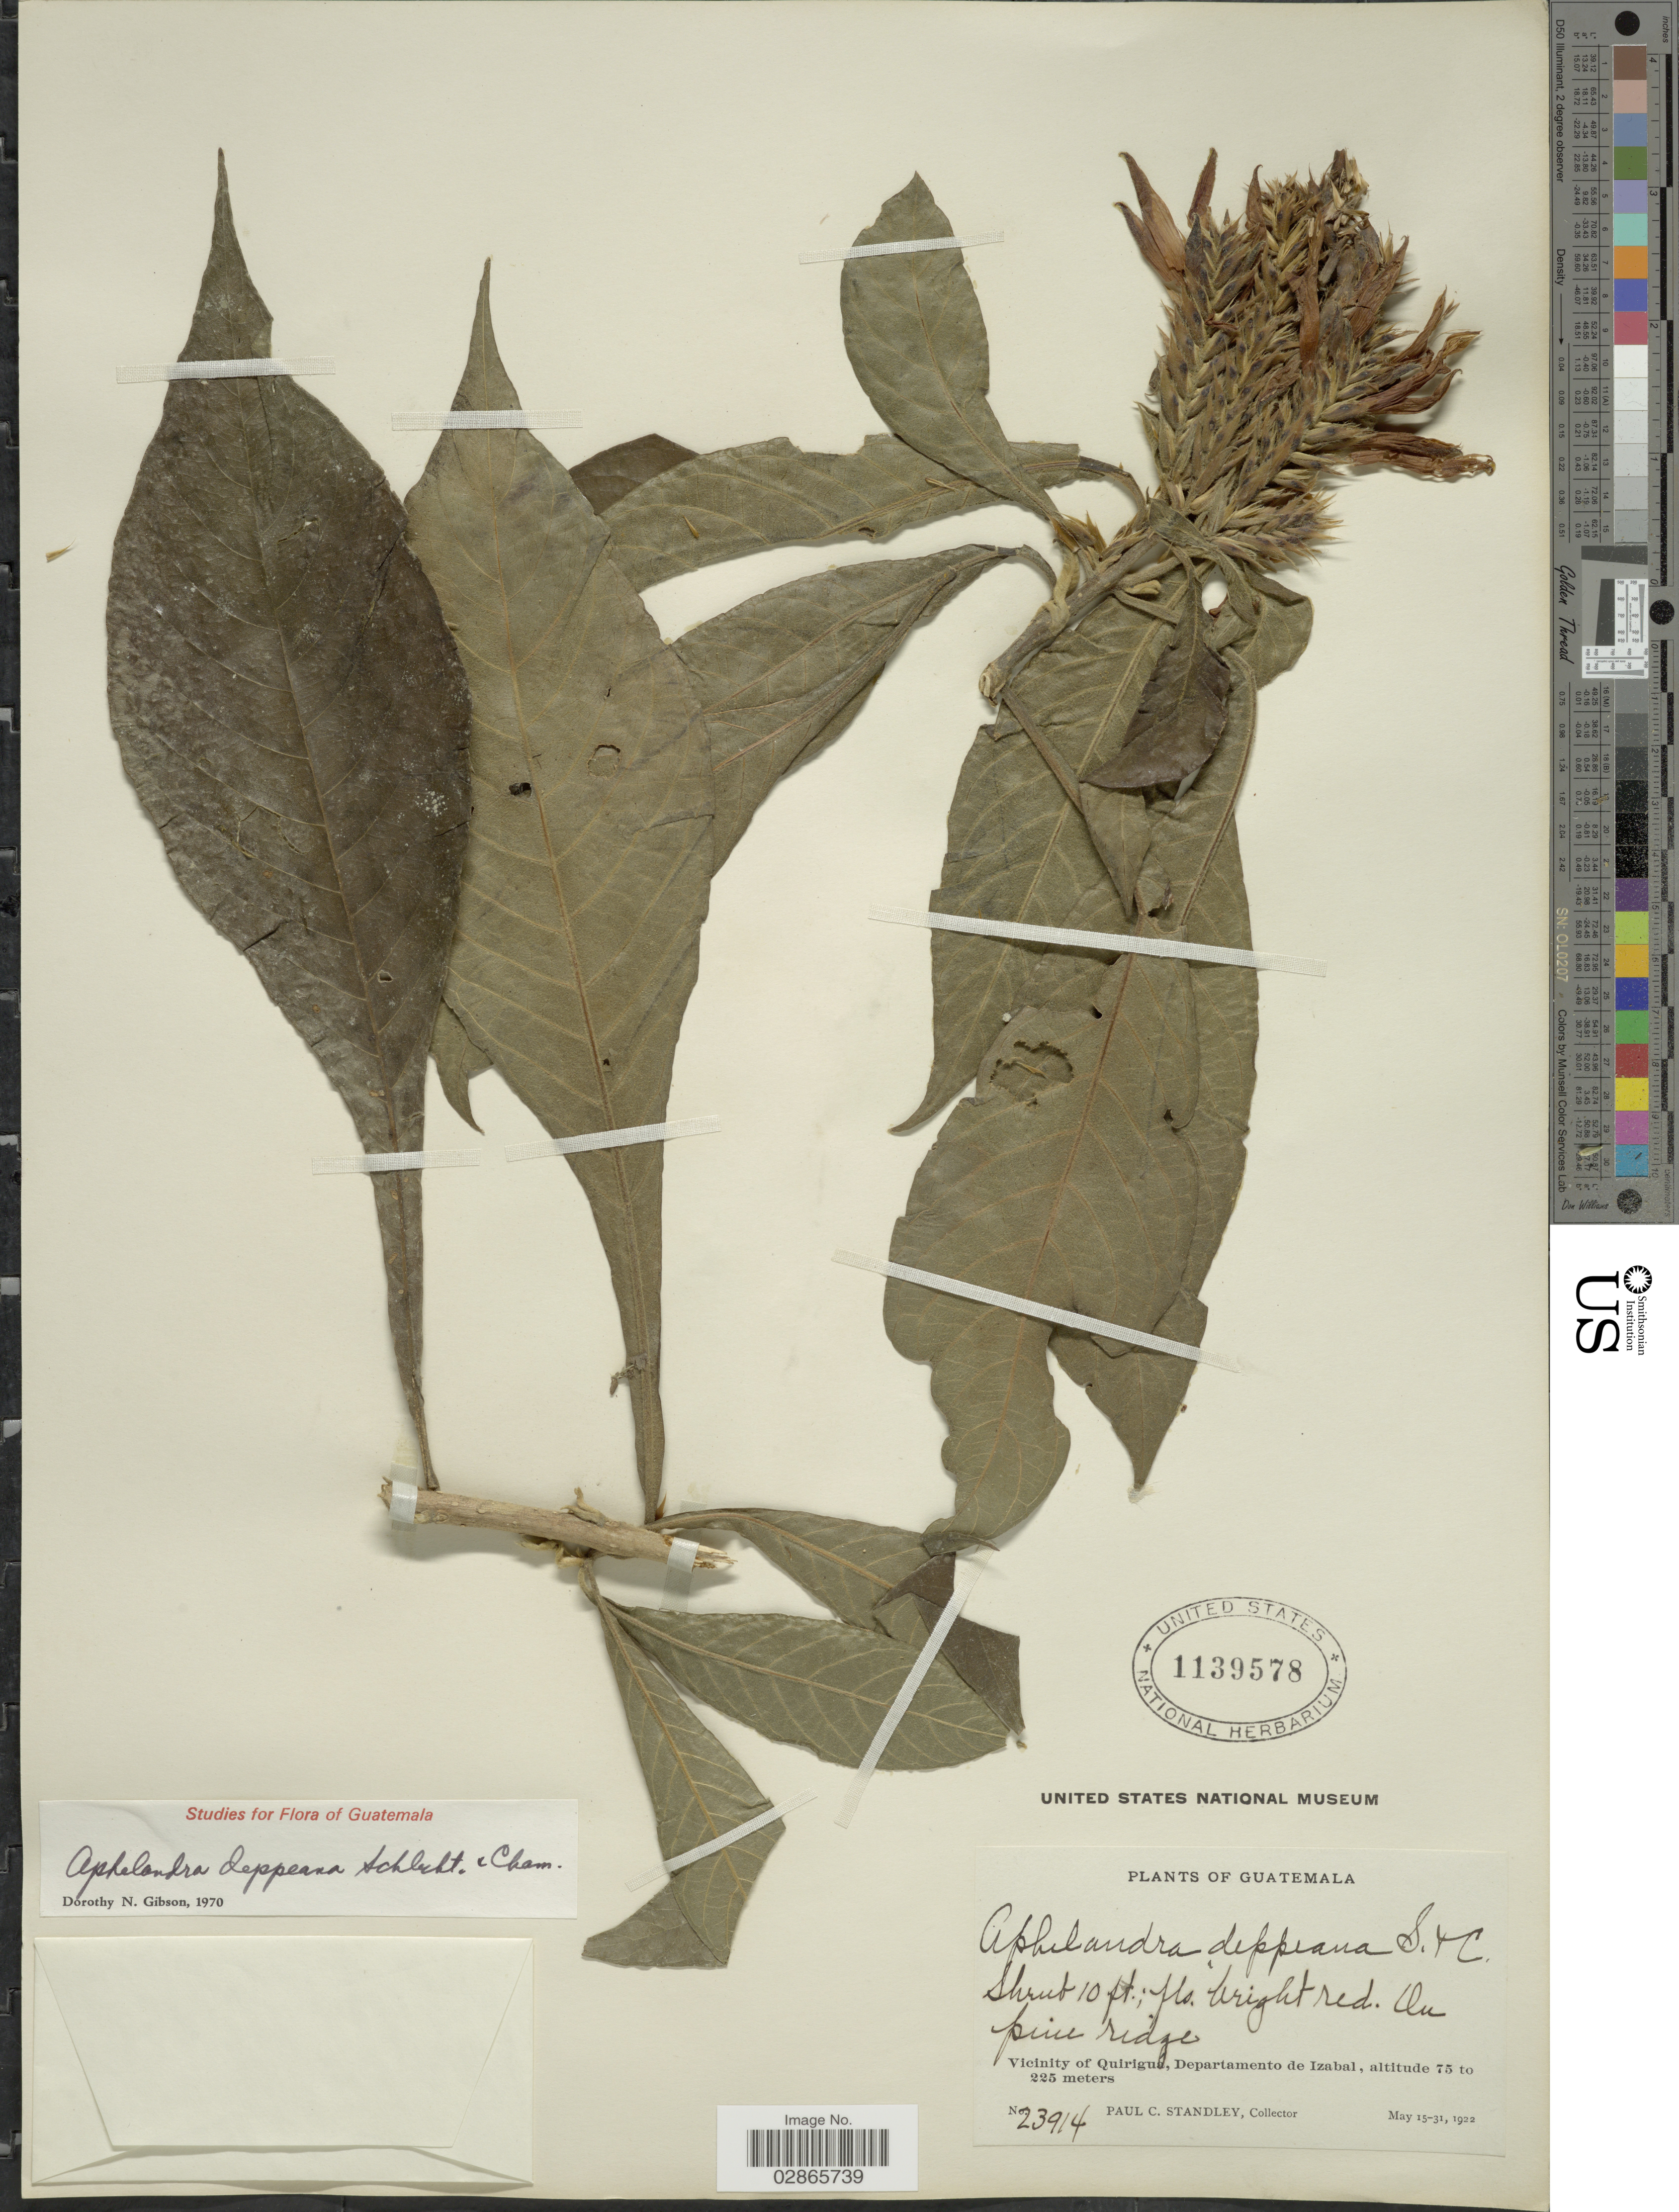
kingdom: Plantae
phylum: Tracheophyta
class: Magnoliopsida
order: Lamiales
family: Acanthaceae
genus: Aphelandra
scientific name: Aphelandra deppeana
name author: Schltdl. & Cham.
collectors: P. C. Standley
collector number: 23914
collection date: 1922-05-15/1922-05-31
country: Guatemala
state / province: Izabal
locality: Vicinity of Quiriguá, Departamento de Izabal.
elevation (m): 75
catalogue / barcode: US 1139578